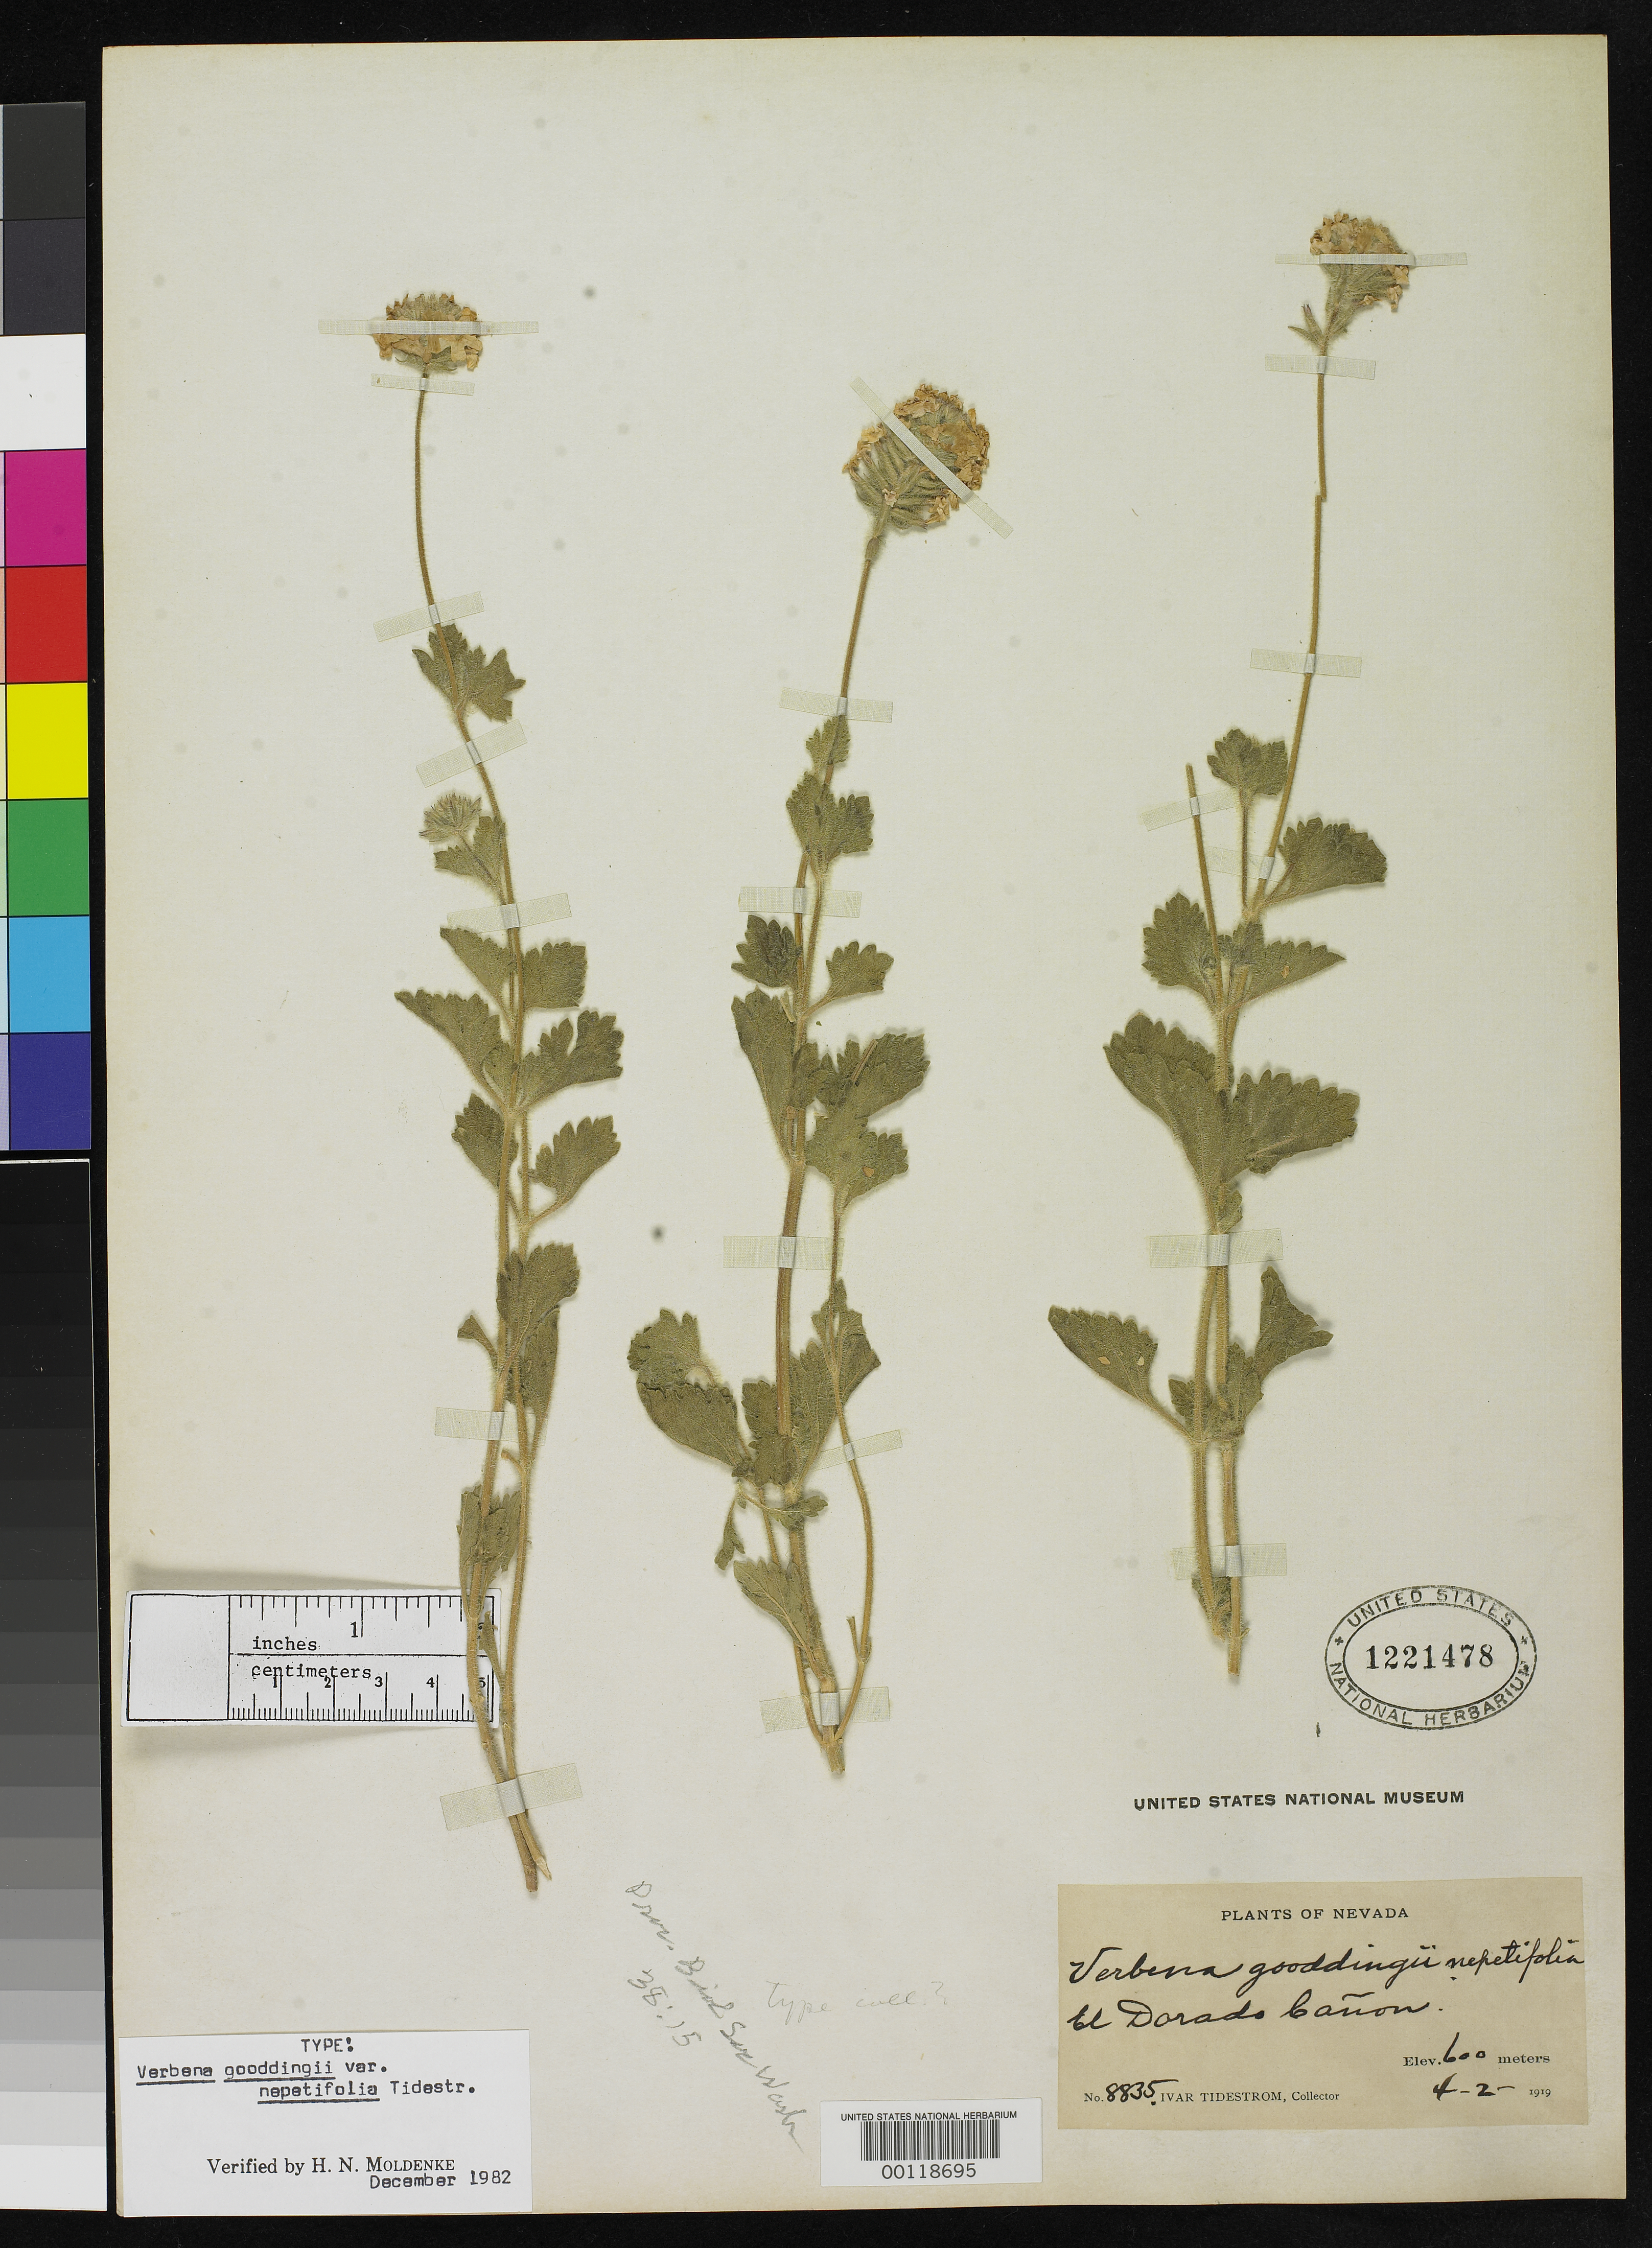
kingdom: Plantae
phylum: Tracheophyta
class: Magnoliopsida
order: Lamiales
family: Verbenaceae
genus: Verbena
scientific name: Verbena gooddingii var. nepetifolia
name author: Tidestr.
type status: Holotype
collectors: I. F. Tidestrom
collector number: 8835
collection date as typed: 04 Feb 1919 or 02 Apr 1919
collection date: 1919-02-04 or 1919-04-02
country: United States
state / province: Nevada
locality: El Dorado Canon.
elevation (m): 600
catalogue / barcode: US 1221478